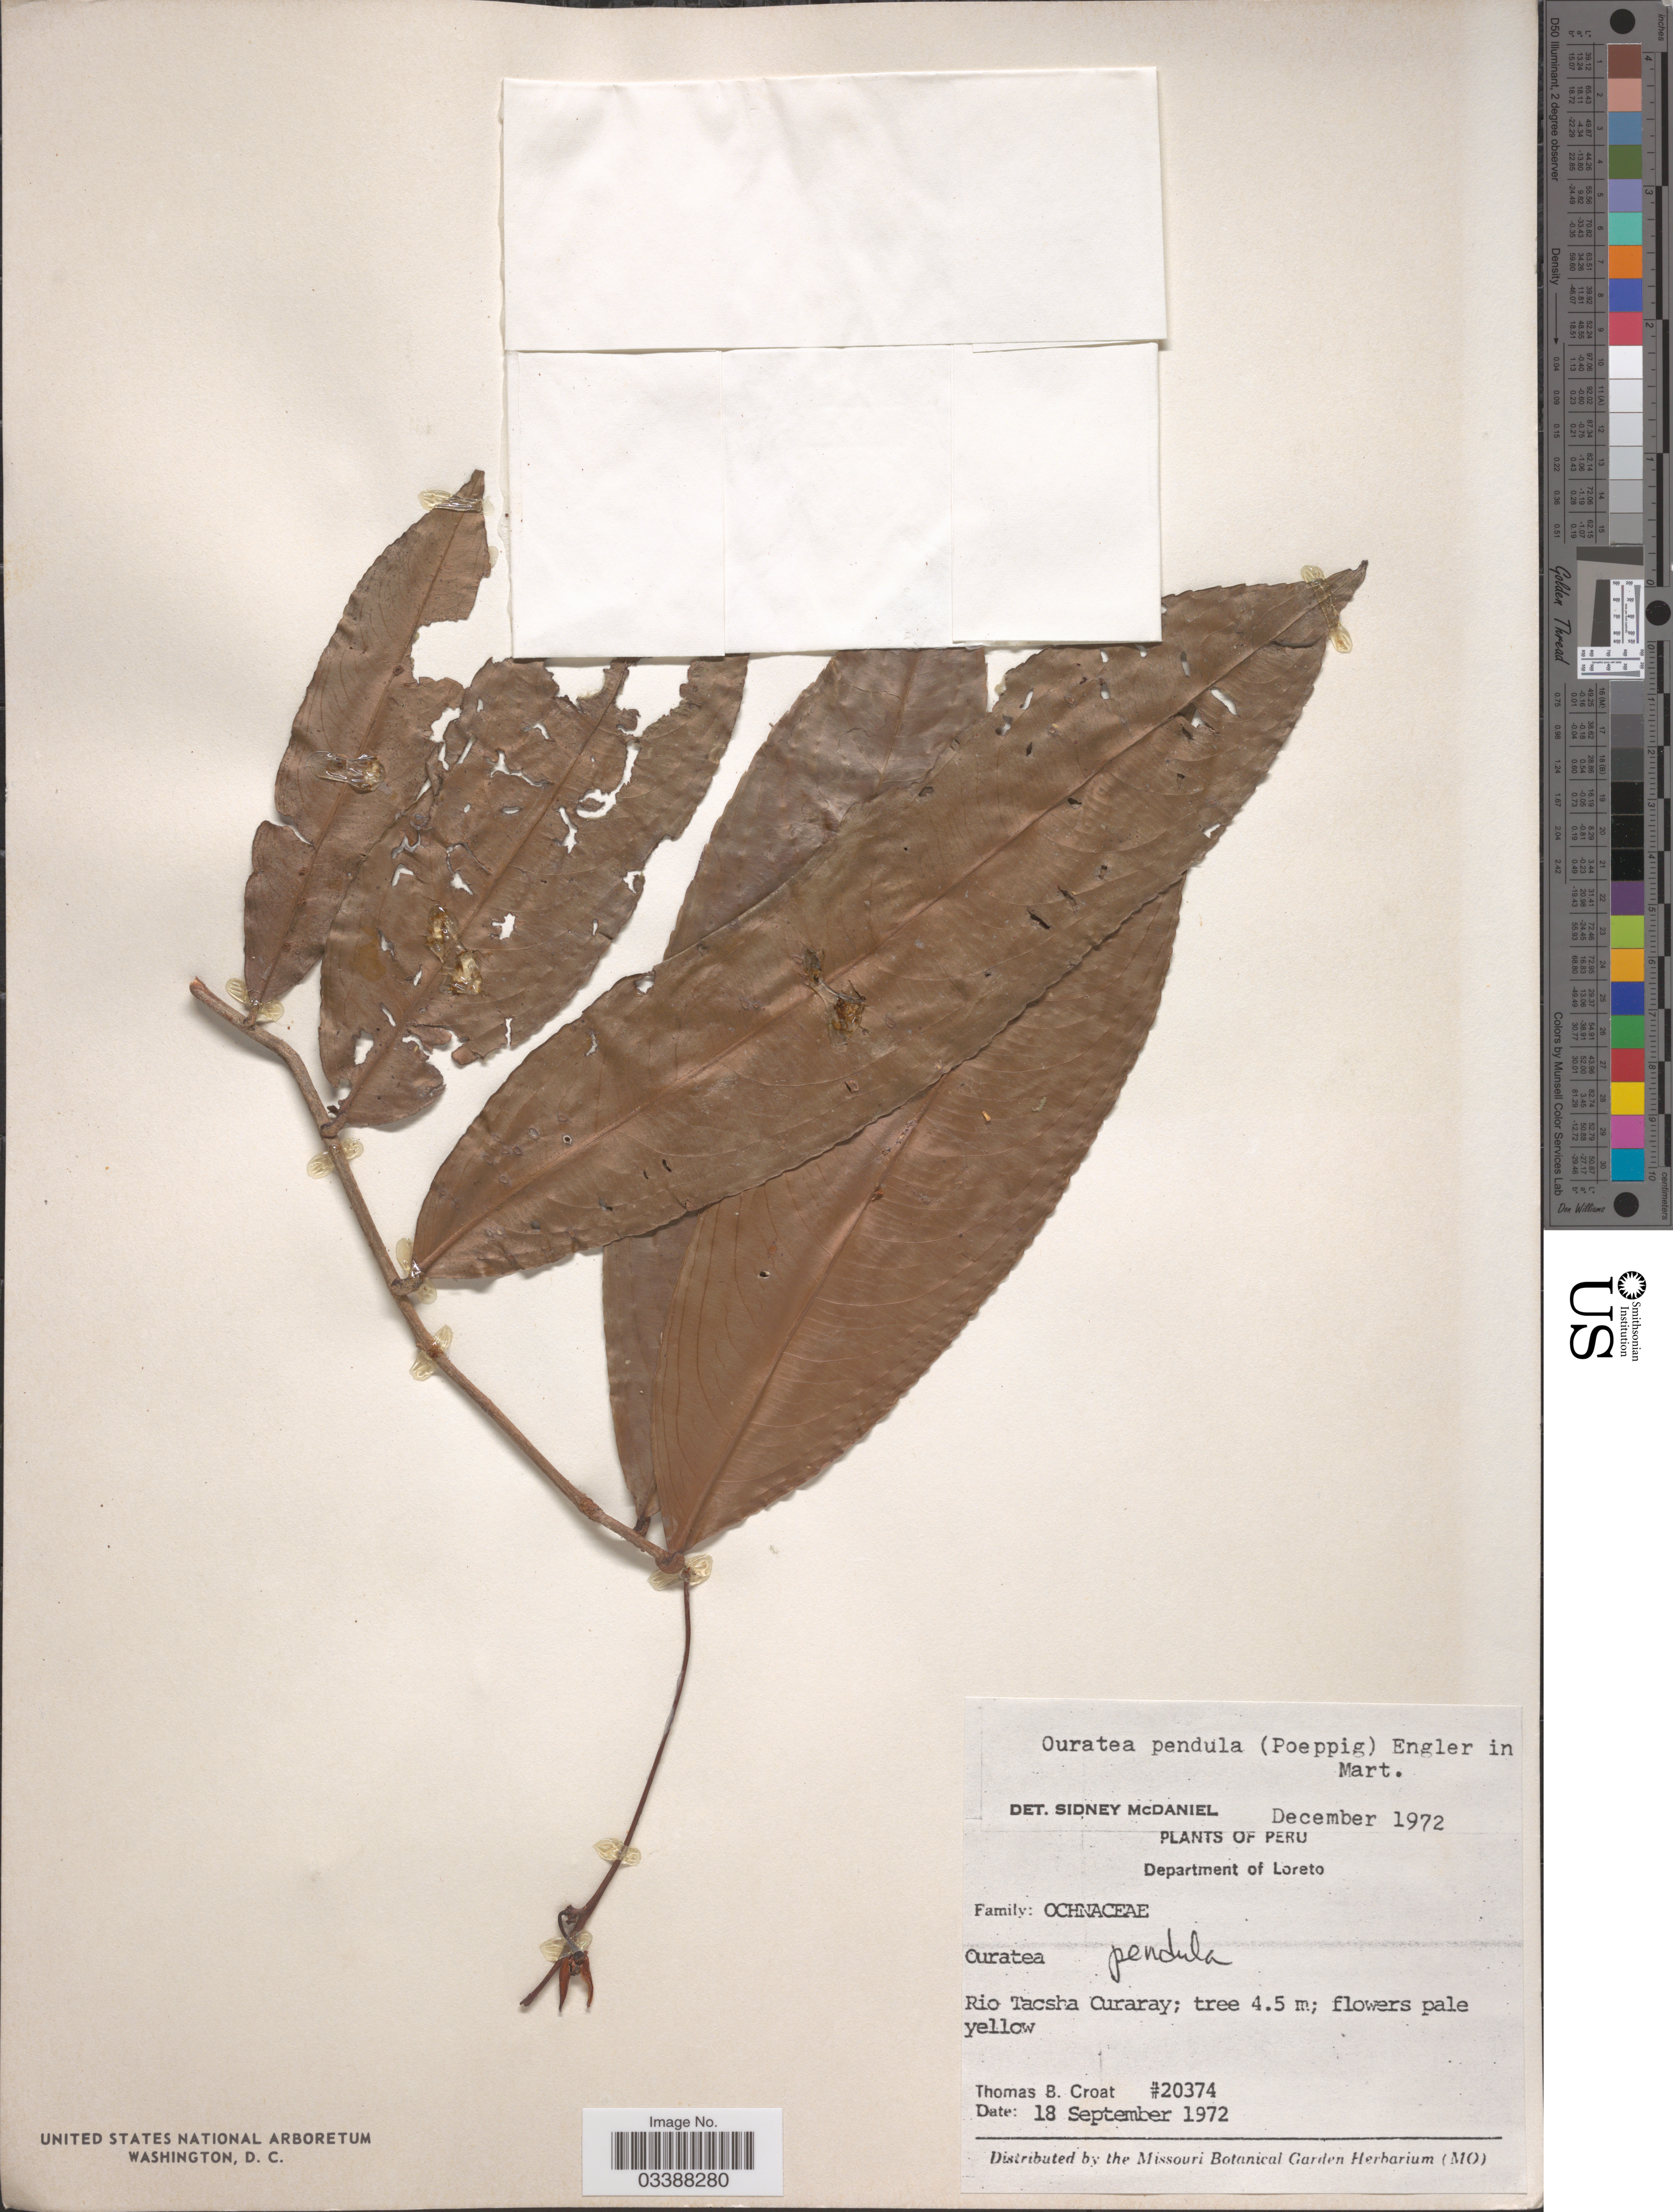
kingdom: Plantae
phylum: Tracheophyta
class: Magnoliopsida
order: Malpighiales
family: Ochnaceae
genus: Ouratea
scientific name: Ouratea pendula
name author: Poepp. ex Engl.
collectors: T. B. Croat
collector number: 20374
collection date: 1972-09-18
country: Peru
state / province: Loreto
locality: Department of Loreto. Rio Tacsha Curaray.